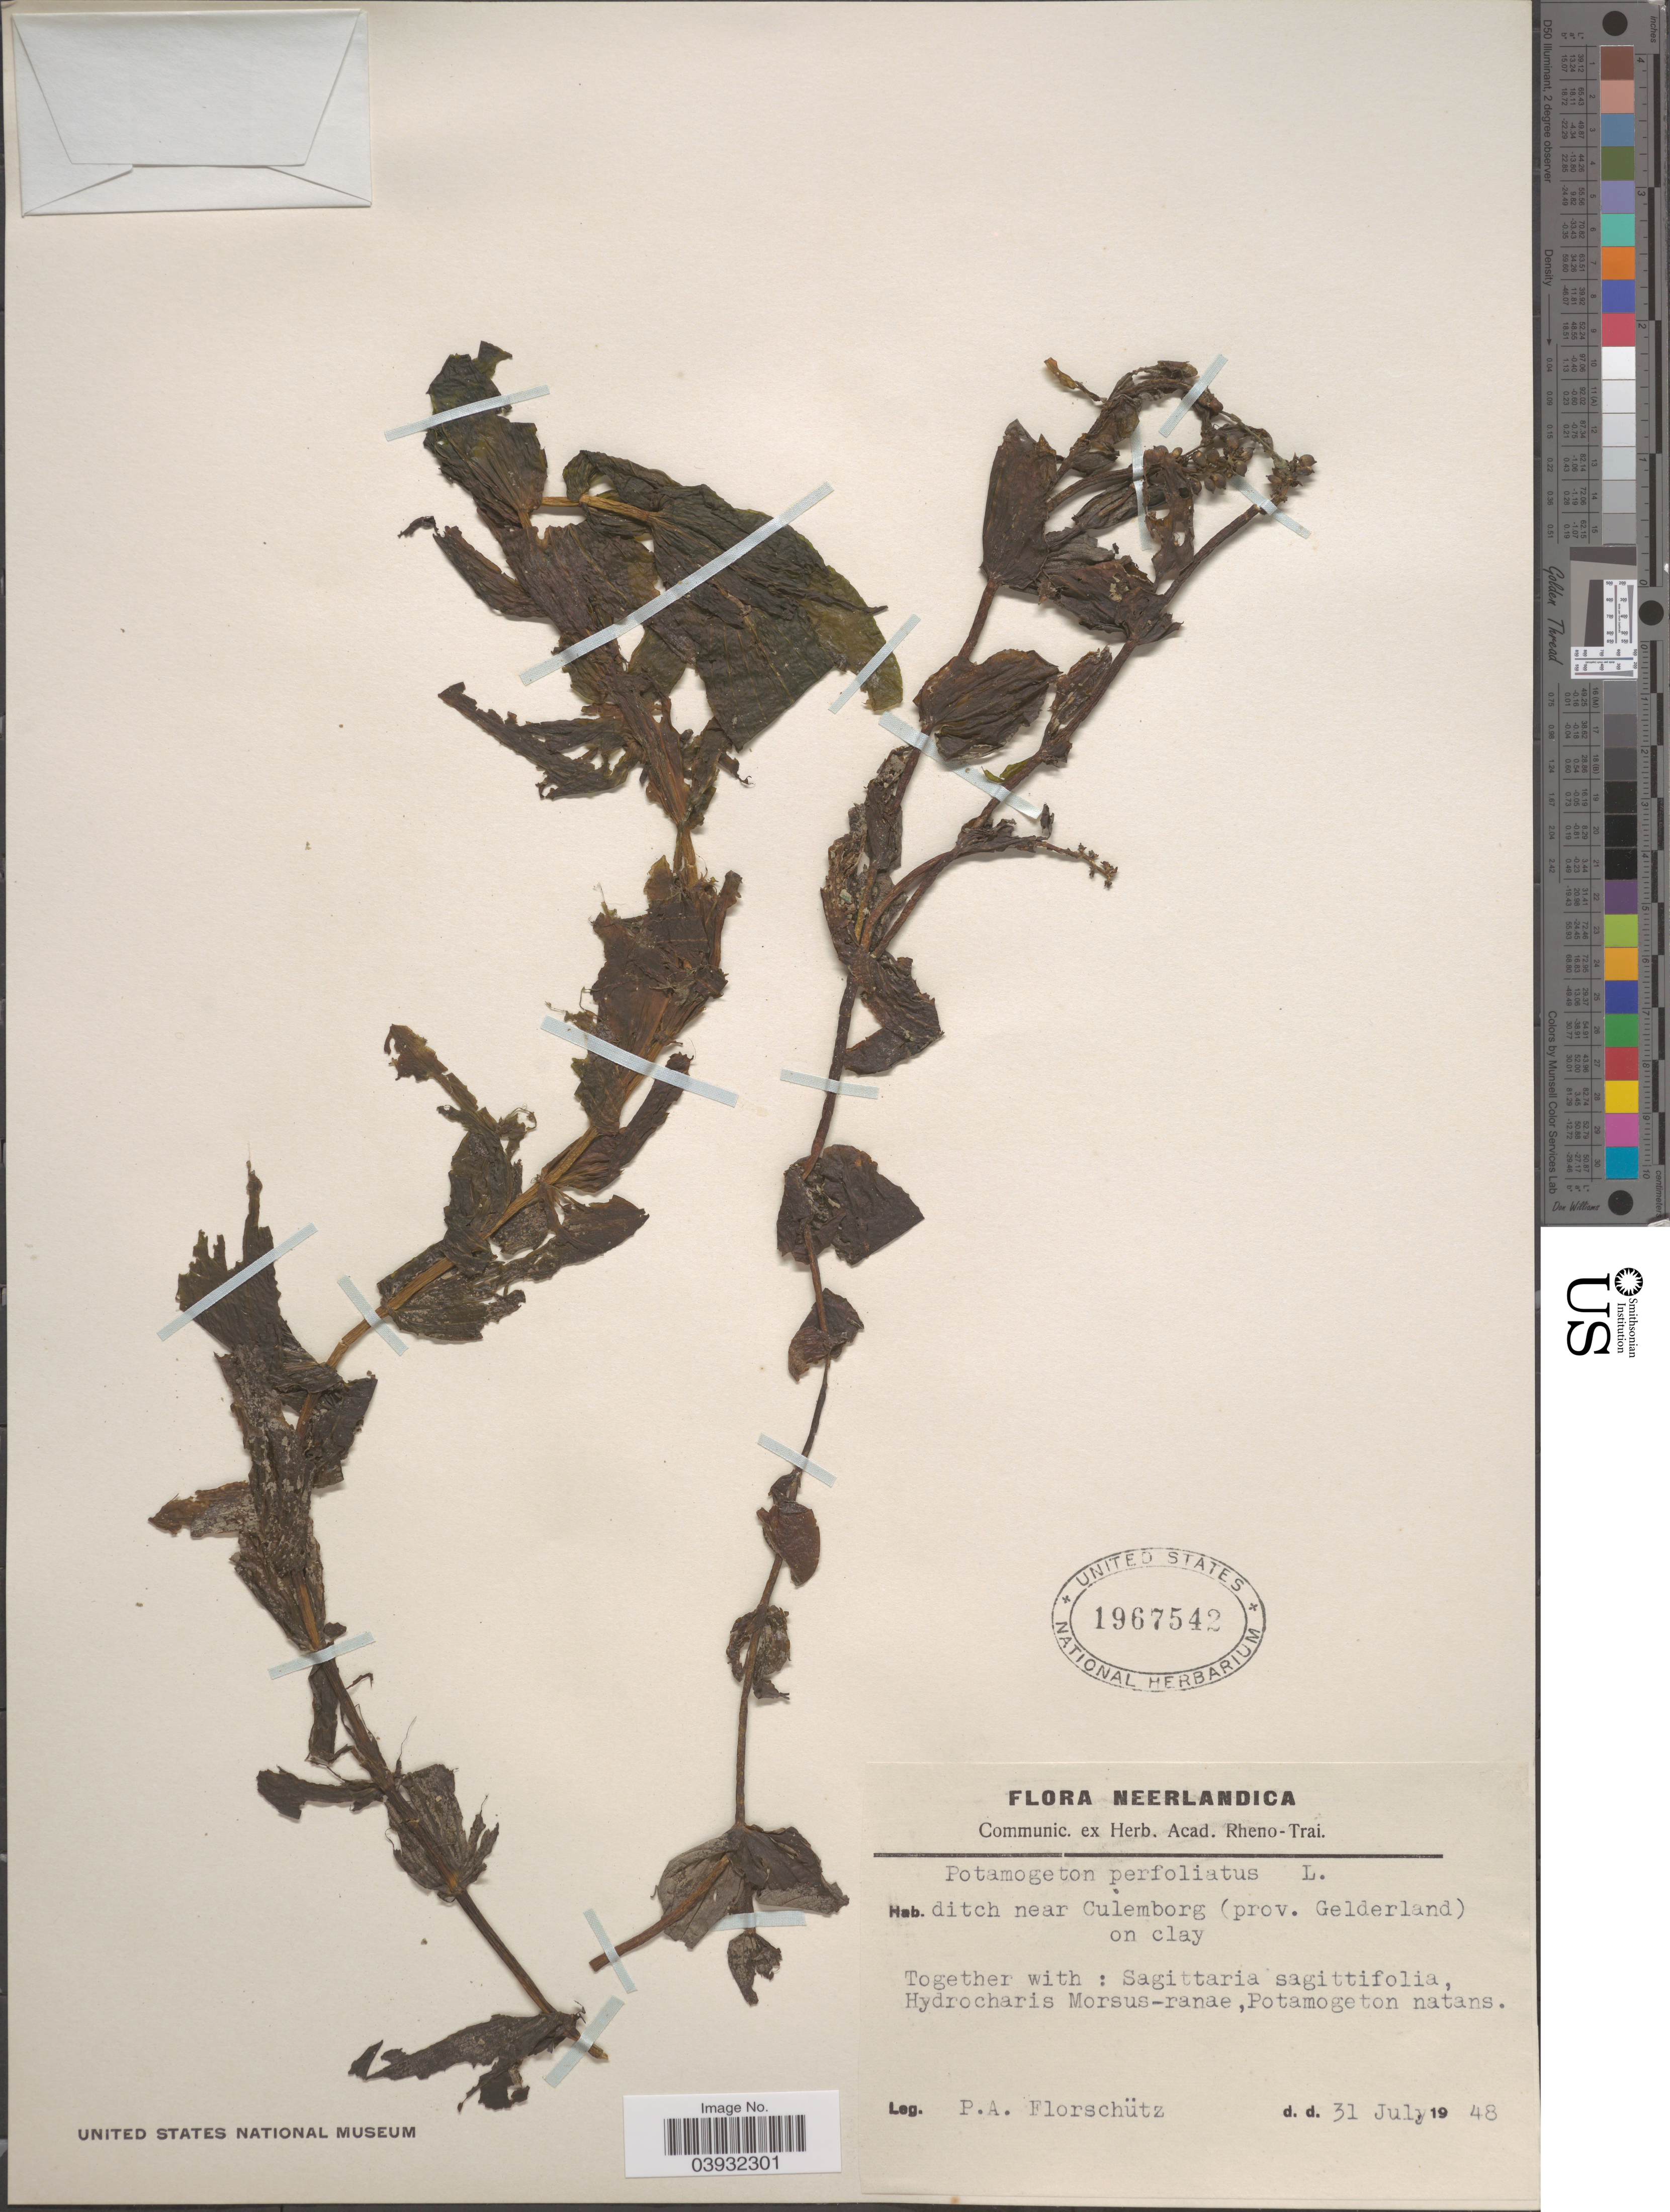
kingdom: Plantae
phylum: Tracheophyta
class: Liliopsida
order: Alismatales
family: Potamogetonaceae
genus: Potamogeton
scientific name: Potamogeton perfoliatus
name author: L.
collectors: P. Florschütz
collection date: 1948-07-31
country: Netherlands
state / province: Gelderland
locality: Neerlandica. Ditch near Culemborg (prov. Gelderland) on clay.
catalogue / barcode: US 1967542